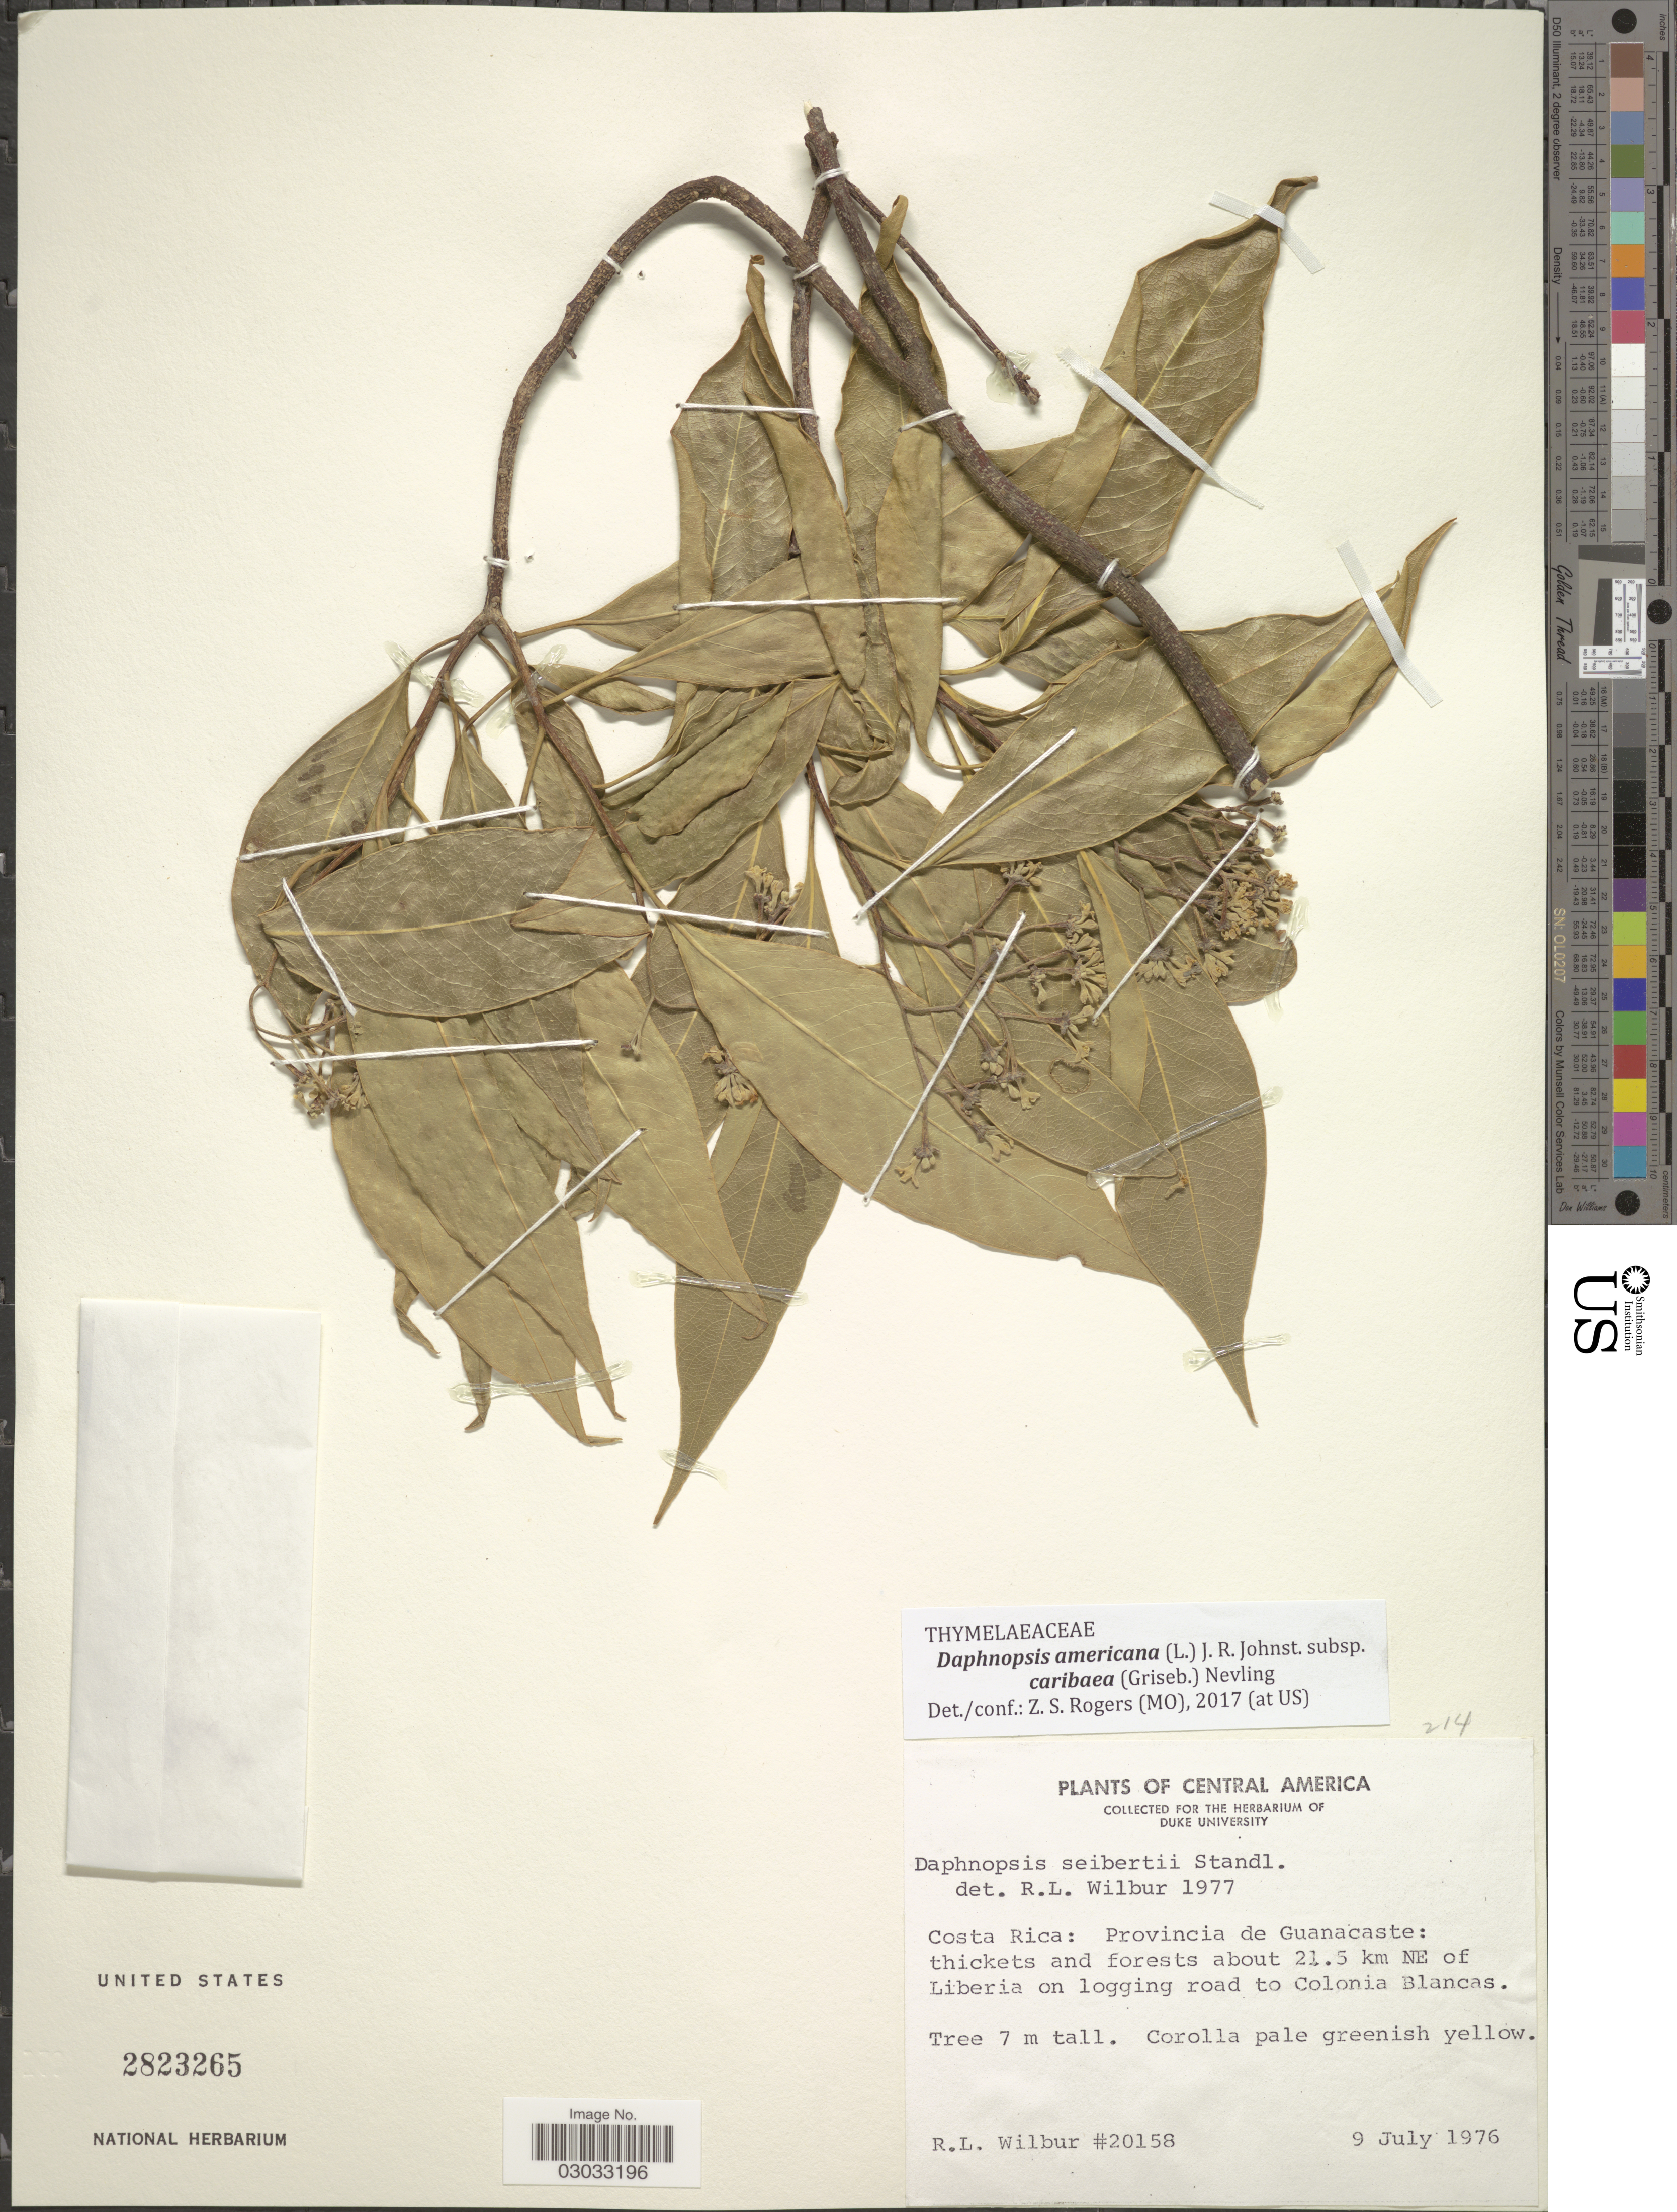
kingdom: Plantae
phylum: Tracheophyta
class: Magnoliopsida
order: Malvales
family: Thymelaeaceae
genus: Daphnopsis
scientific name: Daphnopsis americana subsp. caribaea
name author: (Griseb.) Nevling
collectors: R. L. Wilbur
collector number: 20158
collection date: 1976-07-09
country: Costa Rica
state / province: Guanacaste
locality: Thickets and forests about 21.5 km NE of Liberia on logging road to Colonia Blancas.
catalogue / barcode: US 2823265